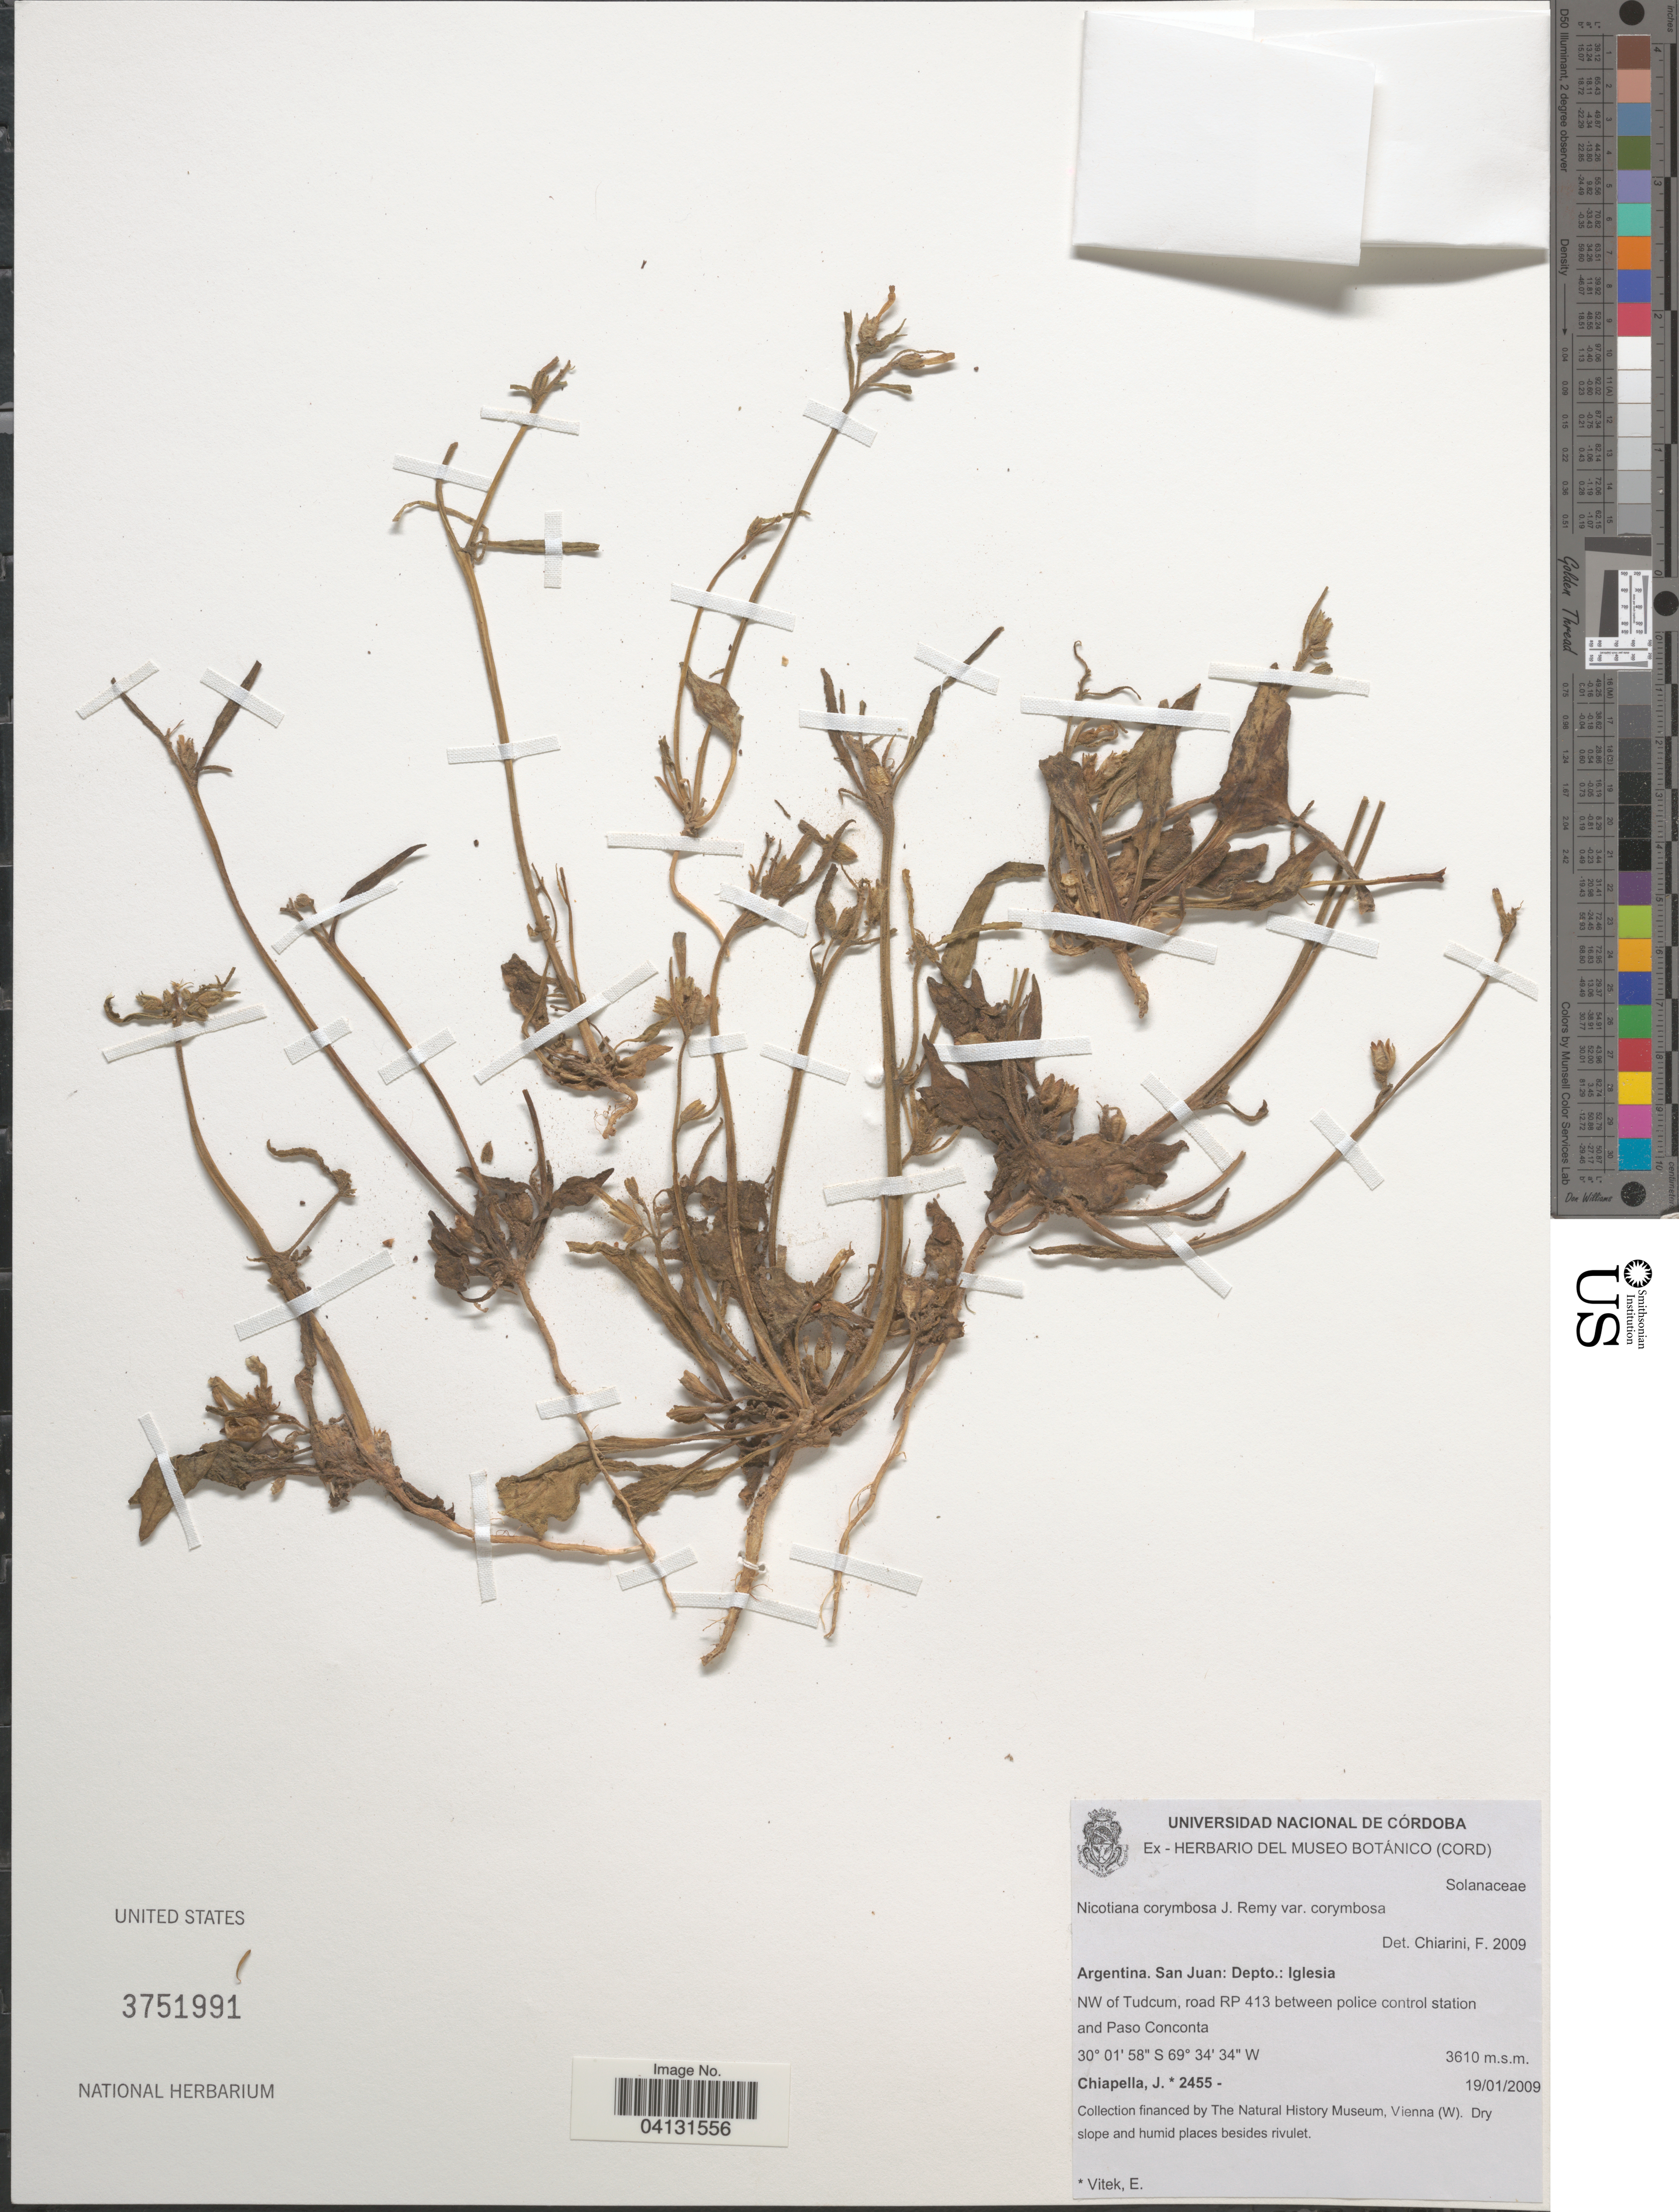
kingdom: Plantae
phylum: Tracheophyta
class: Magnoliopsida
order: Solanales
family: Solanaceae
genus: Nicotiana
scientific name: Nicotiana corymbosa var. corymbosa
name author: J. Rémy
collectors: J. Chiapella & E. Vitek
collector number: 2455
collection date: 2009-01-19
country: Argentina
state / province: San Juan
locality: Depto.: Iglesia. NW of Tudcum, road RP 413 between police control station and Paso Conconta.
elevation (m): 3610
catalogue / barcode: US 3751991